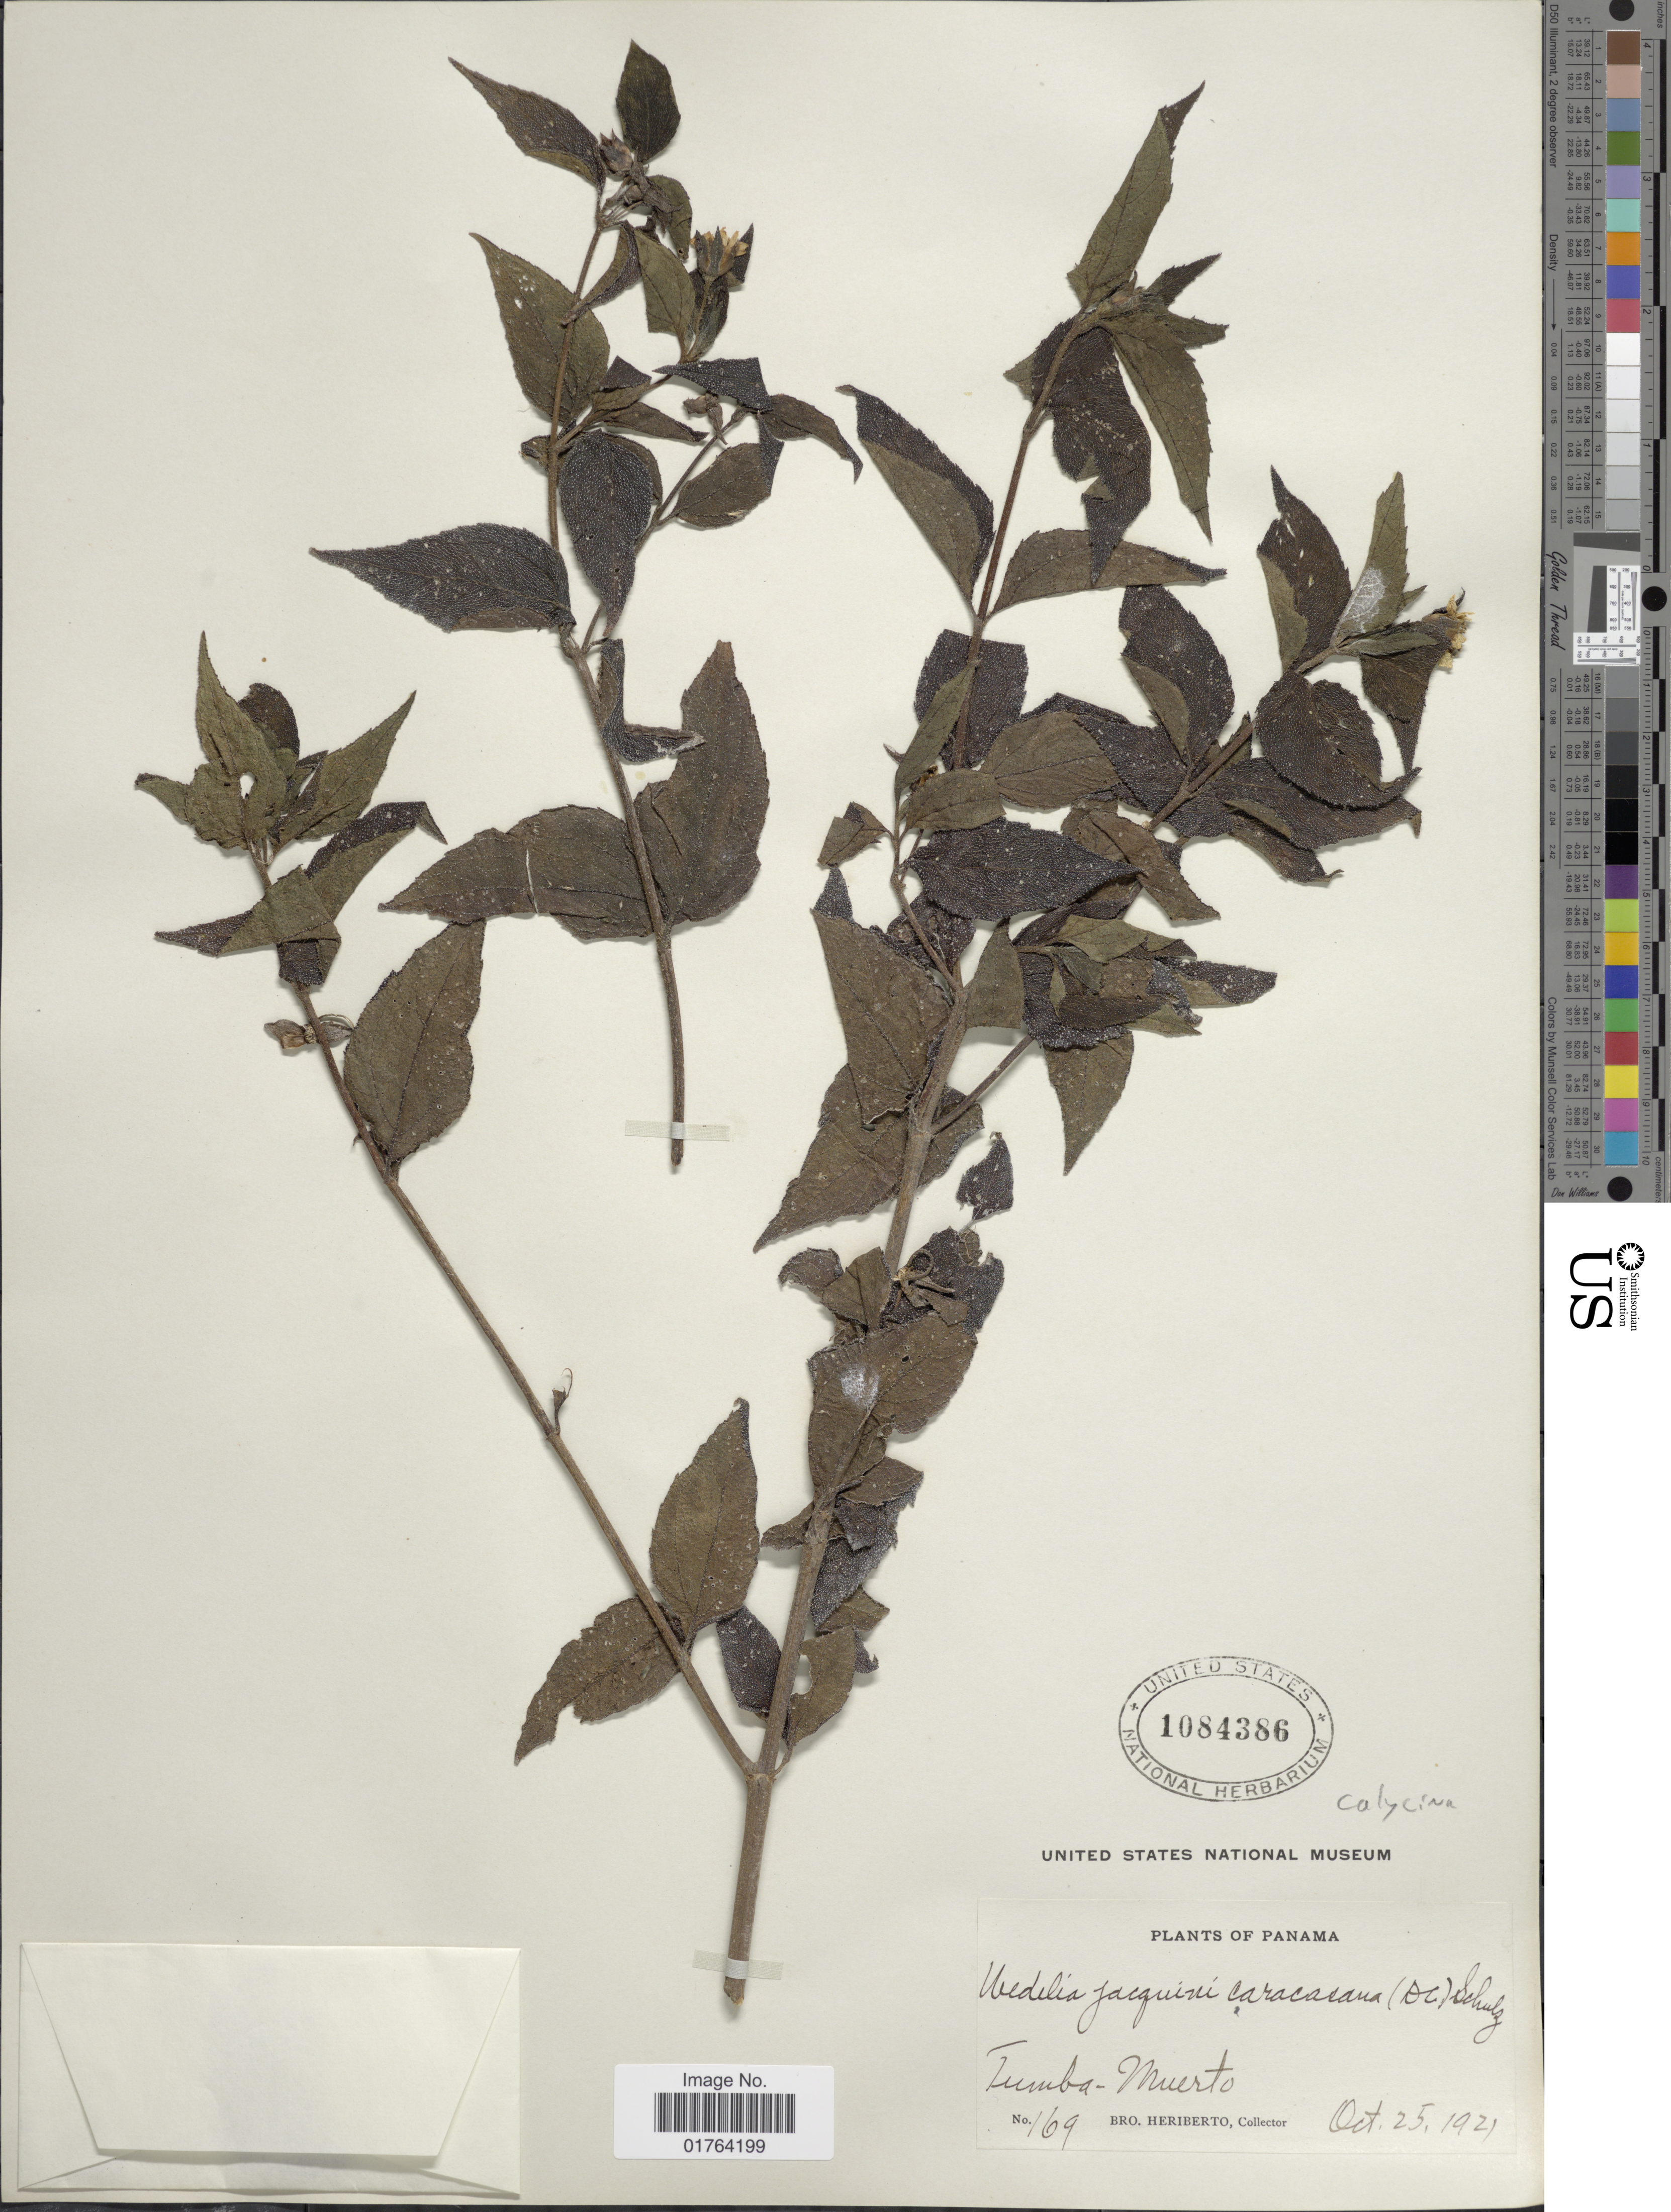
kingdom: Plantae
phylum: Tracheophyta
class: Magnoliopsida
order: Asterales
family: Asteraceae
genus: Wedelia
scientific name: Wedelia calycina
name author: Rich.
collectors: B. Heriberto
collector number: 169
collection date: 1921-10-25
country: Panama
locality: Tumba-Muerto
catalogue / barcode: US 1084386